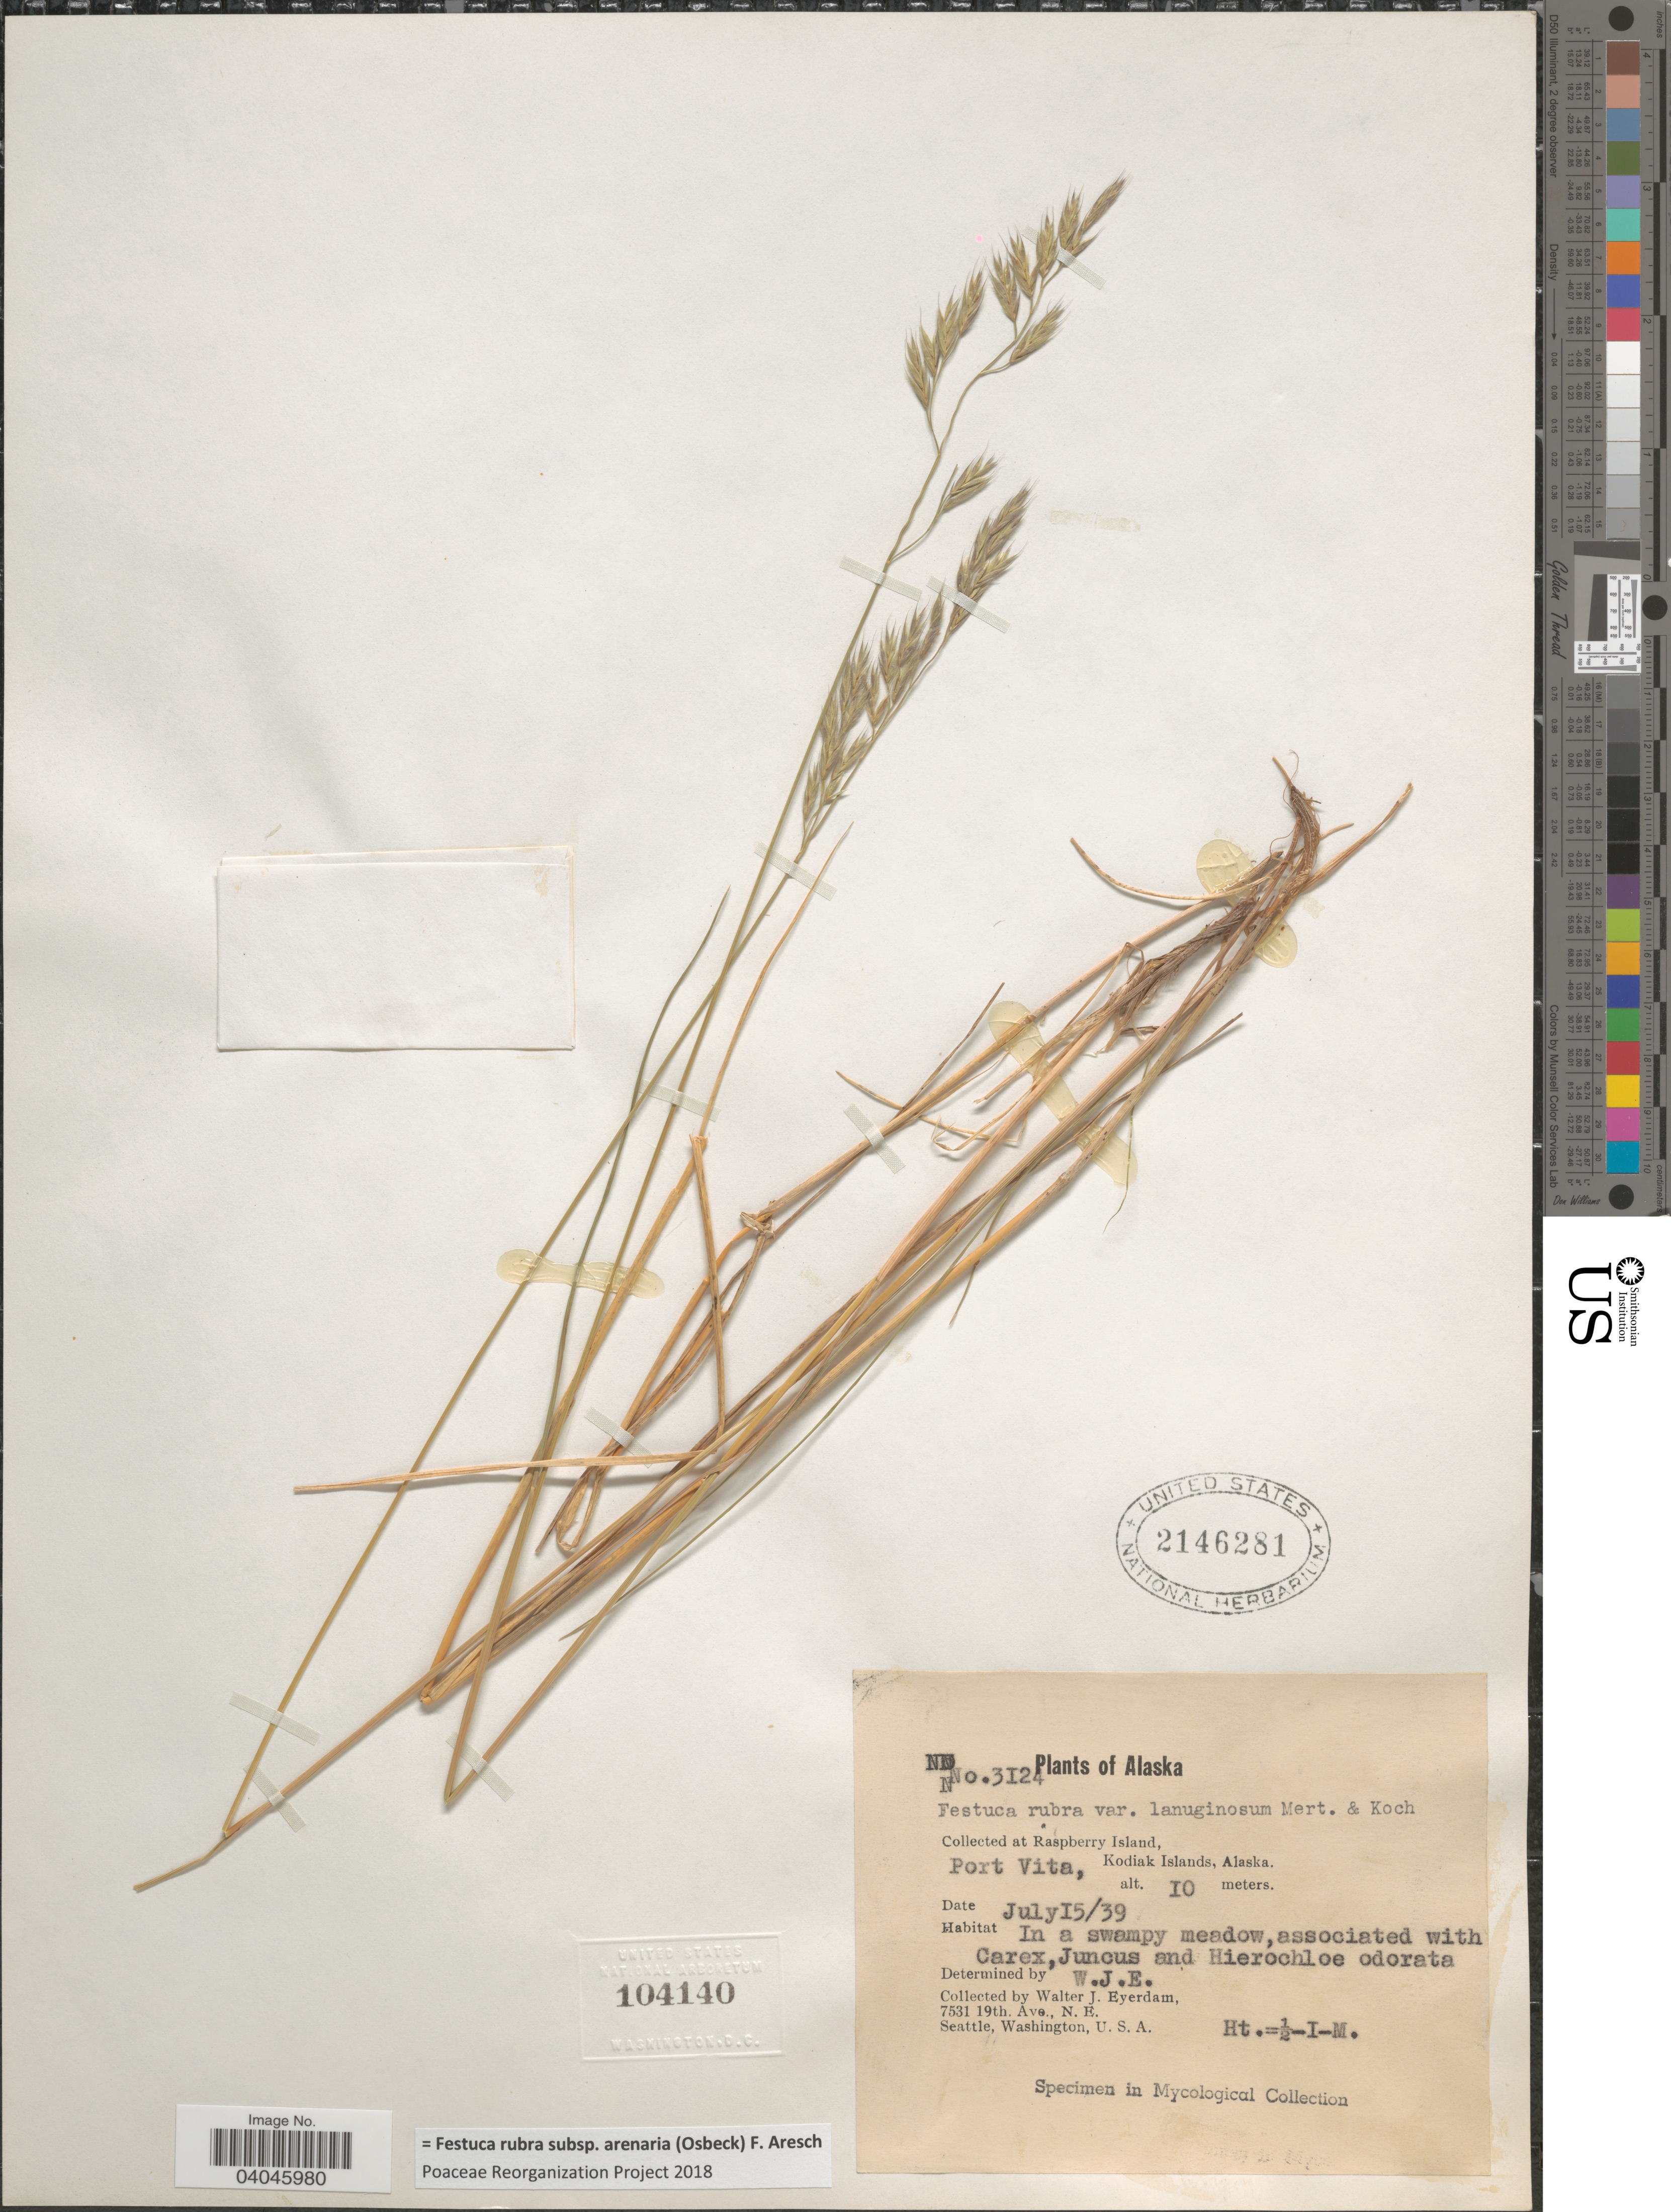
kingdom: Plantae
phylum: Tracheophyta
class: Liliopsida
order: Poales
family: Poaceae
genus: Festuca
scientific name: Festuca rubra subsp. arenaria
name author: (Osbeck) F. Aresch.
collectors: W. J. Eyerdam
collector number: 3124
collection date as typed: Transcribed d/m/y: 15/7/39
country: United States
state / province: Alaska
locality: Raspberry Island, Port Vita, Kodiak Islands.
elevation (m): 10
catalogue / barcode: US 2146281